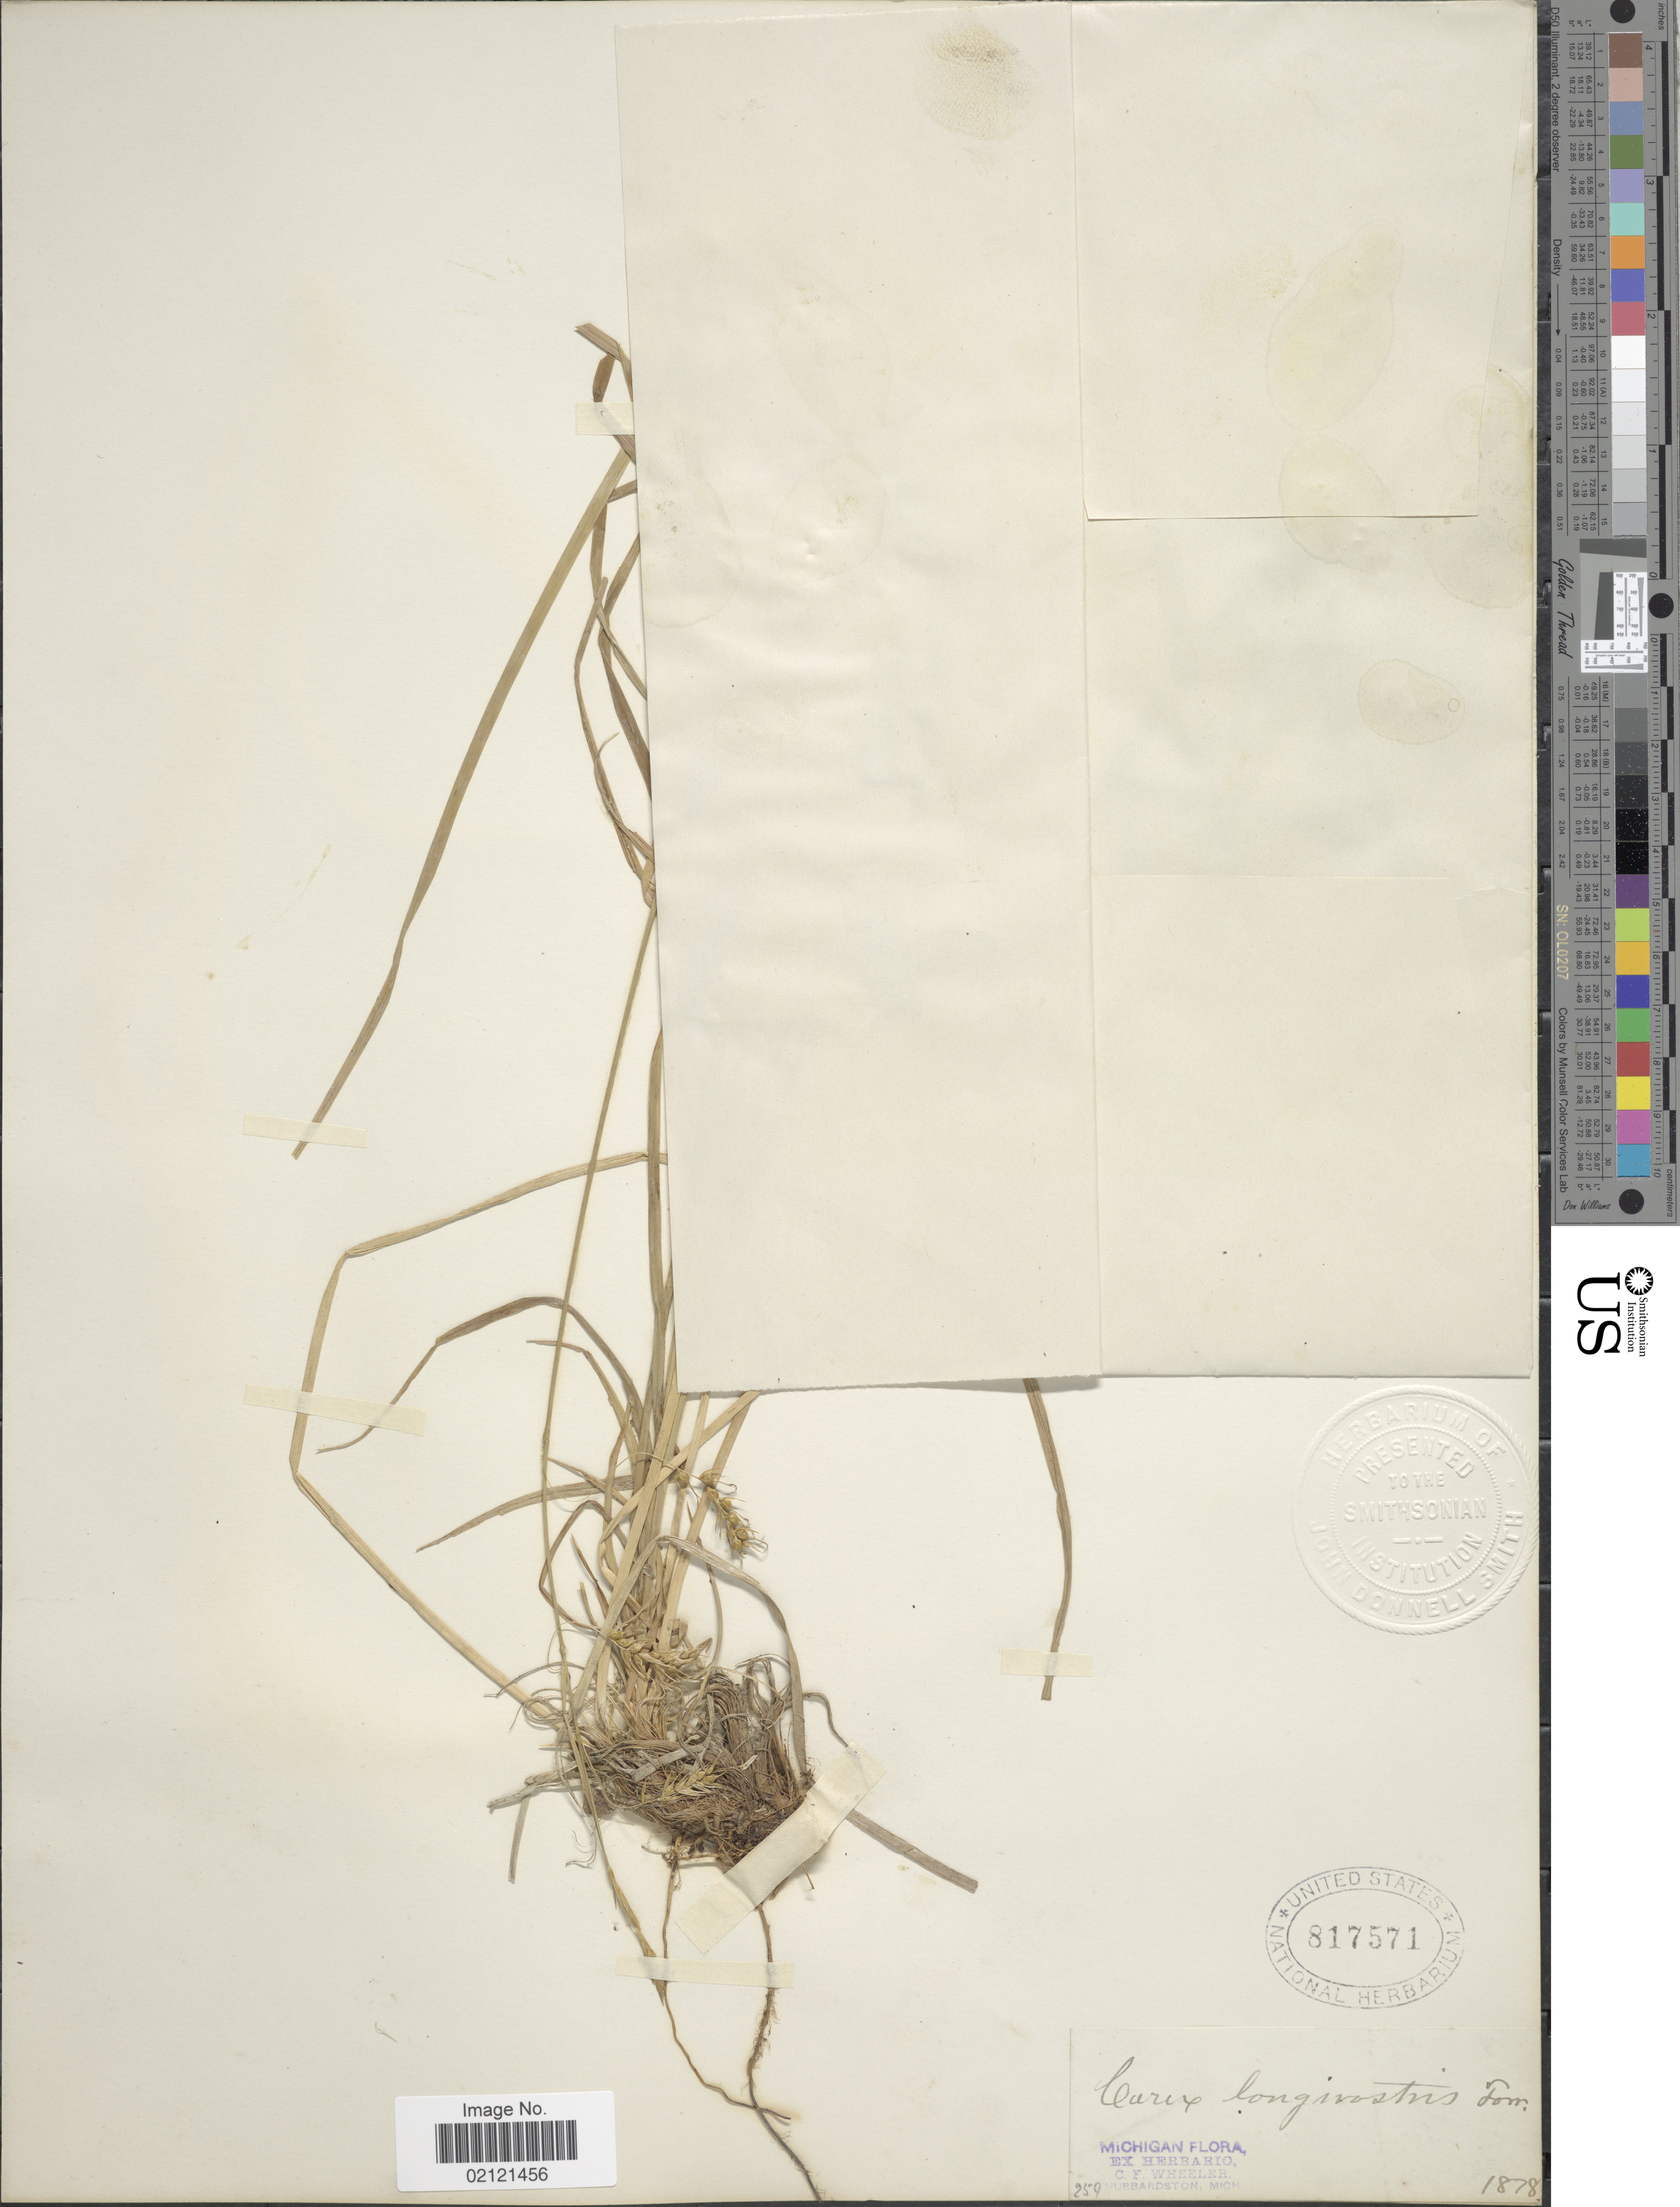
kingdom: Plantae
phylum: Tracheophyta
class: Liliopsida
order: Poales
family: Cyperaceae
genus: Carex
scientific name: Carex sprengelii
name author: Dewey ex Spreng.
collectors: Ex Herb. C. F. Wheeler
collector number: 259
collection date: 1878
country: United States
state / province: Michigan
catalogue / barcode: US 817571